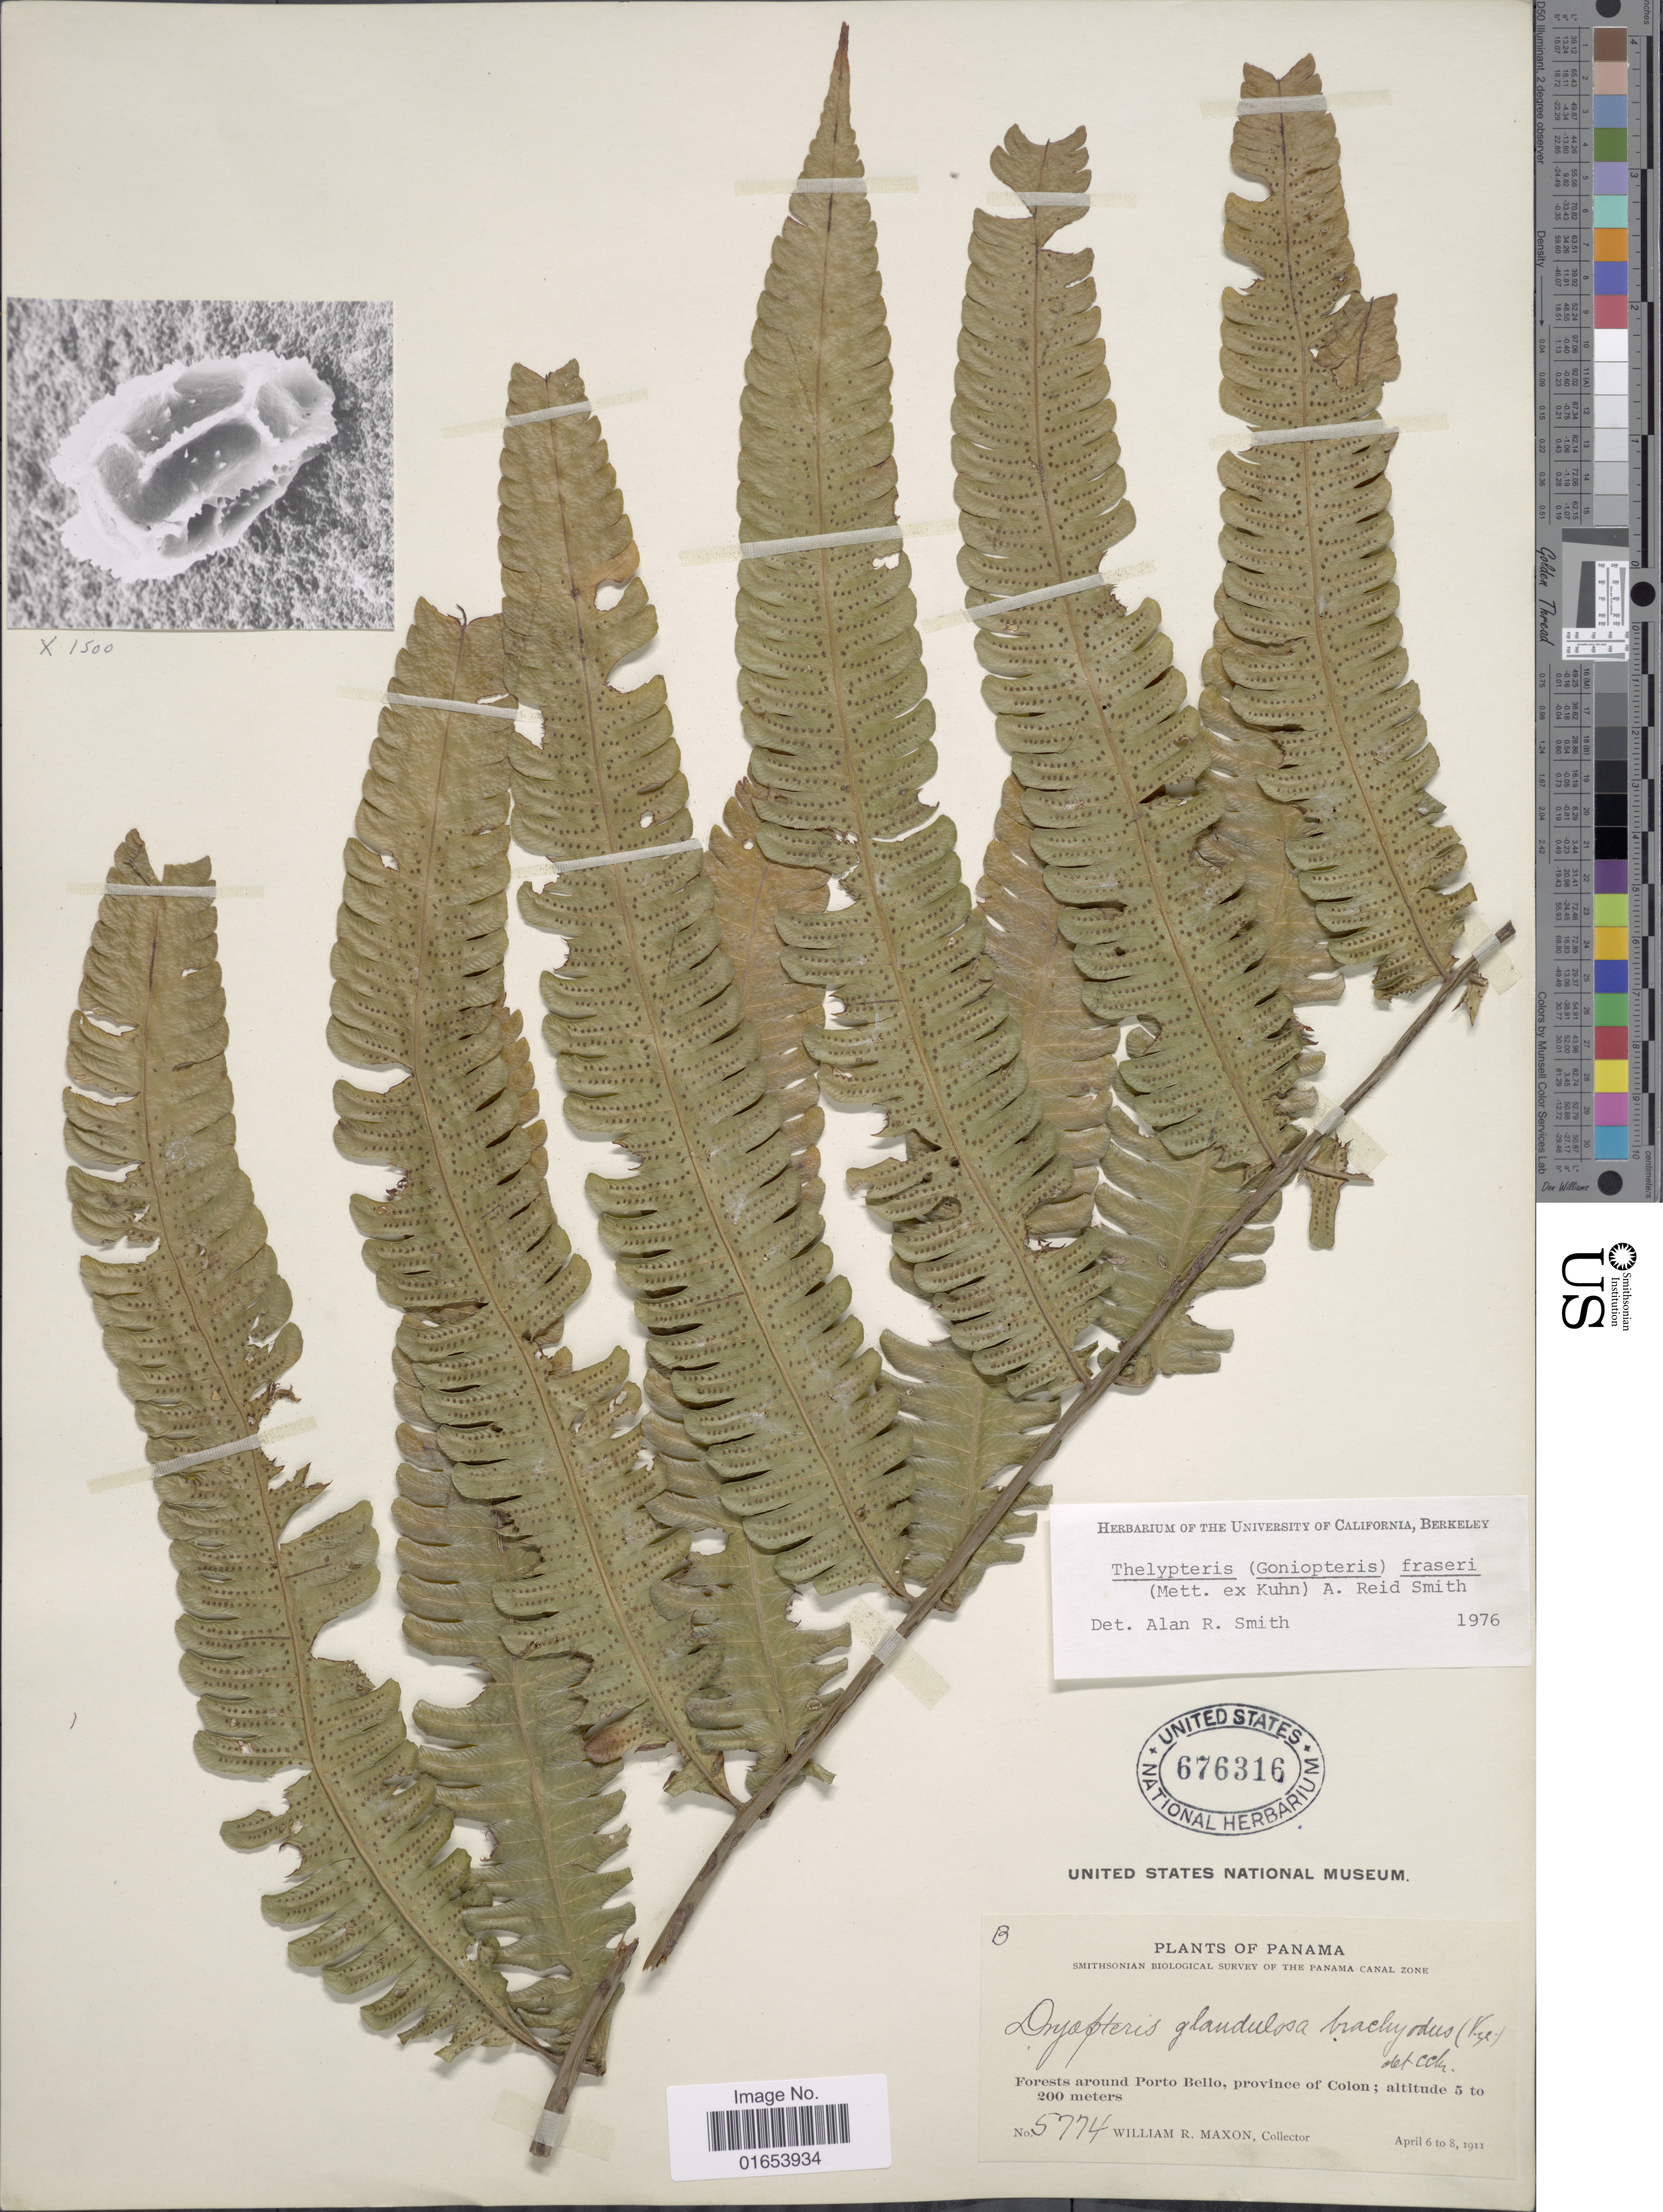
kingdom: Plantae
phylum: Tracheophyta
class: Polypodiopsida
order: Polypodiales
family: Thelypteridaceae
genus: Goniopteris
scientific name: Goniopteris fraseri (Mett.) comb. nov., ined 2015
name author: (Mett.)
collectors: W. R. Maxon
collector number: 5774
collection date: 1911-04-06/1911-04-08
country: Panama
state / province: Colón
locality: Forests around Porto Bello, province of Colon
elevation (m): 5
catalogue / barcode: US 676316